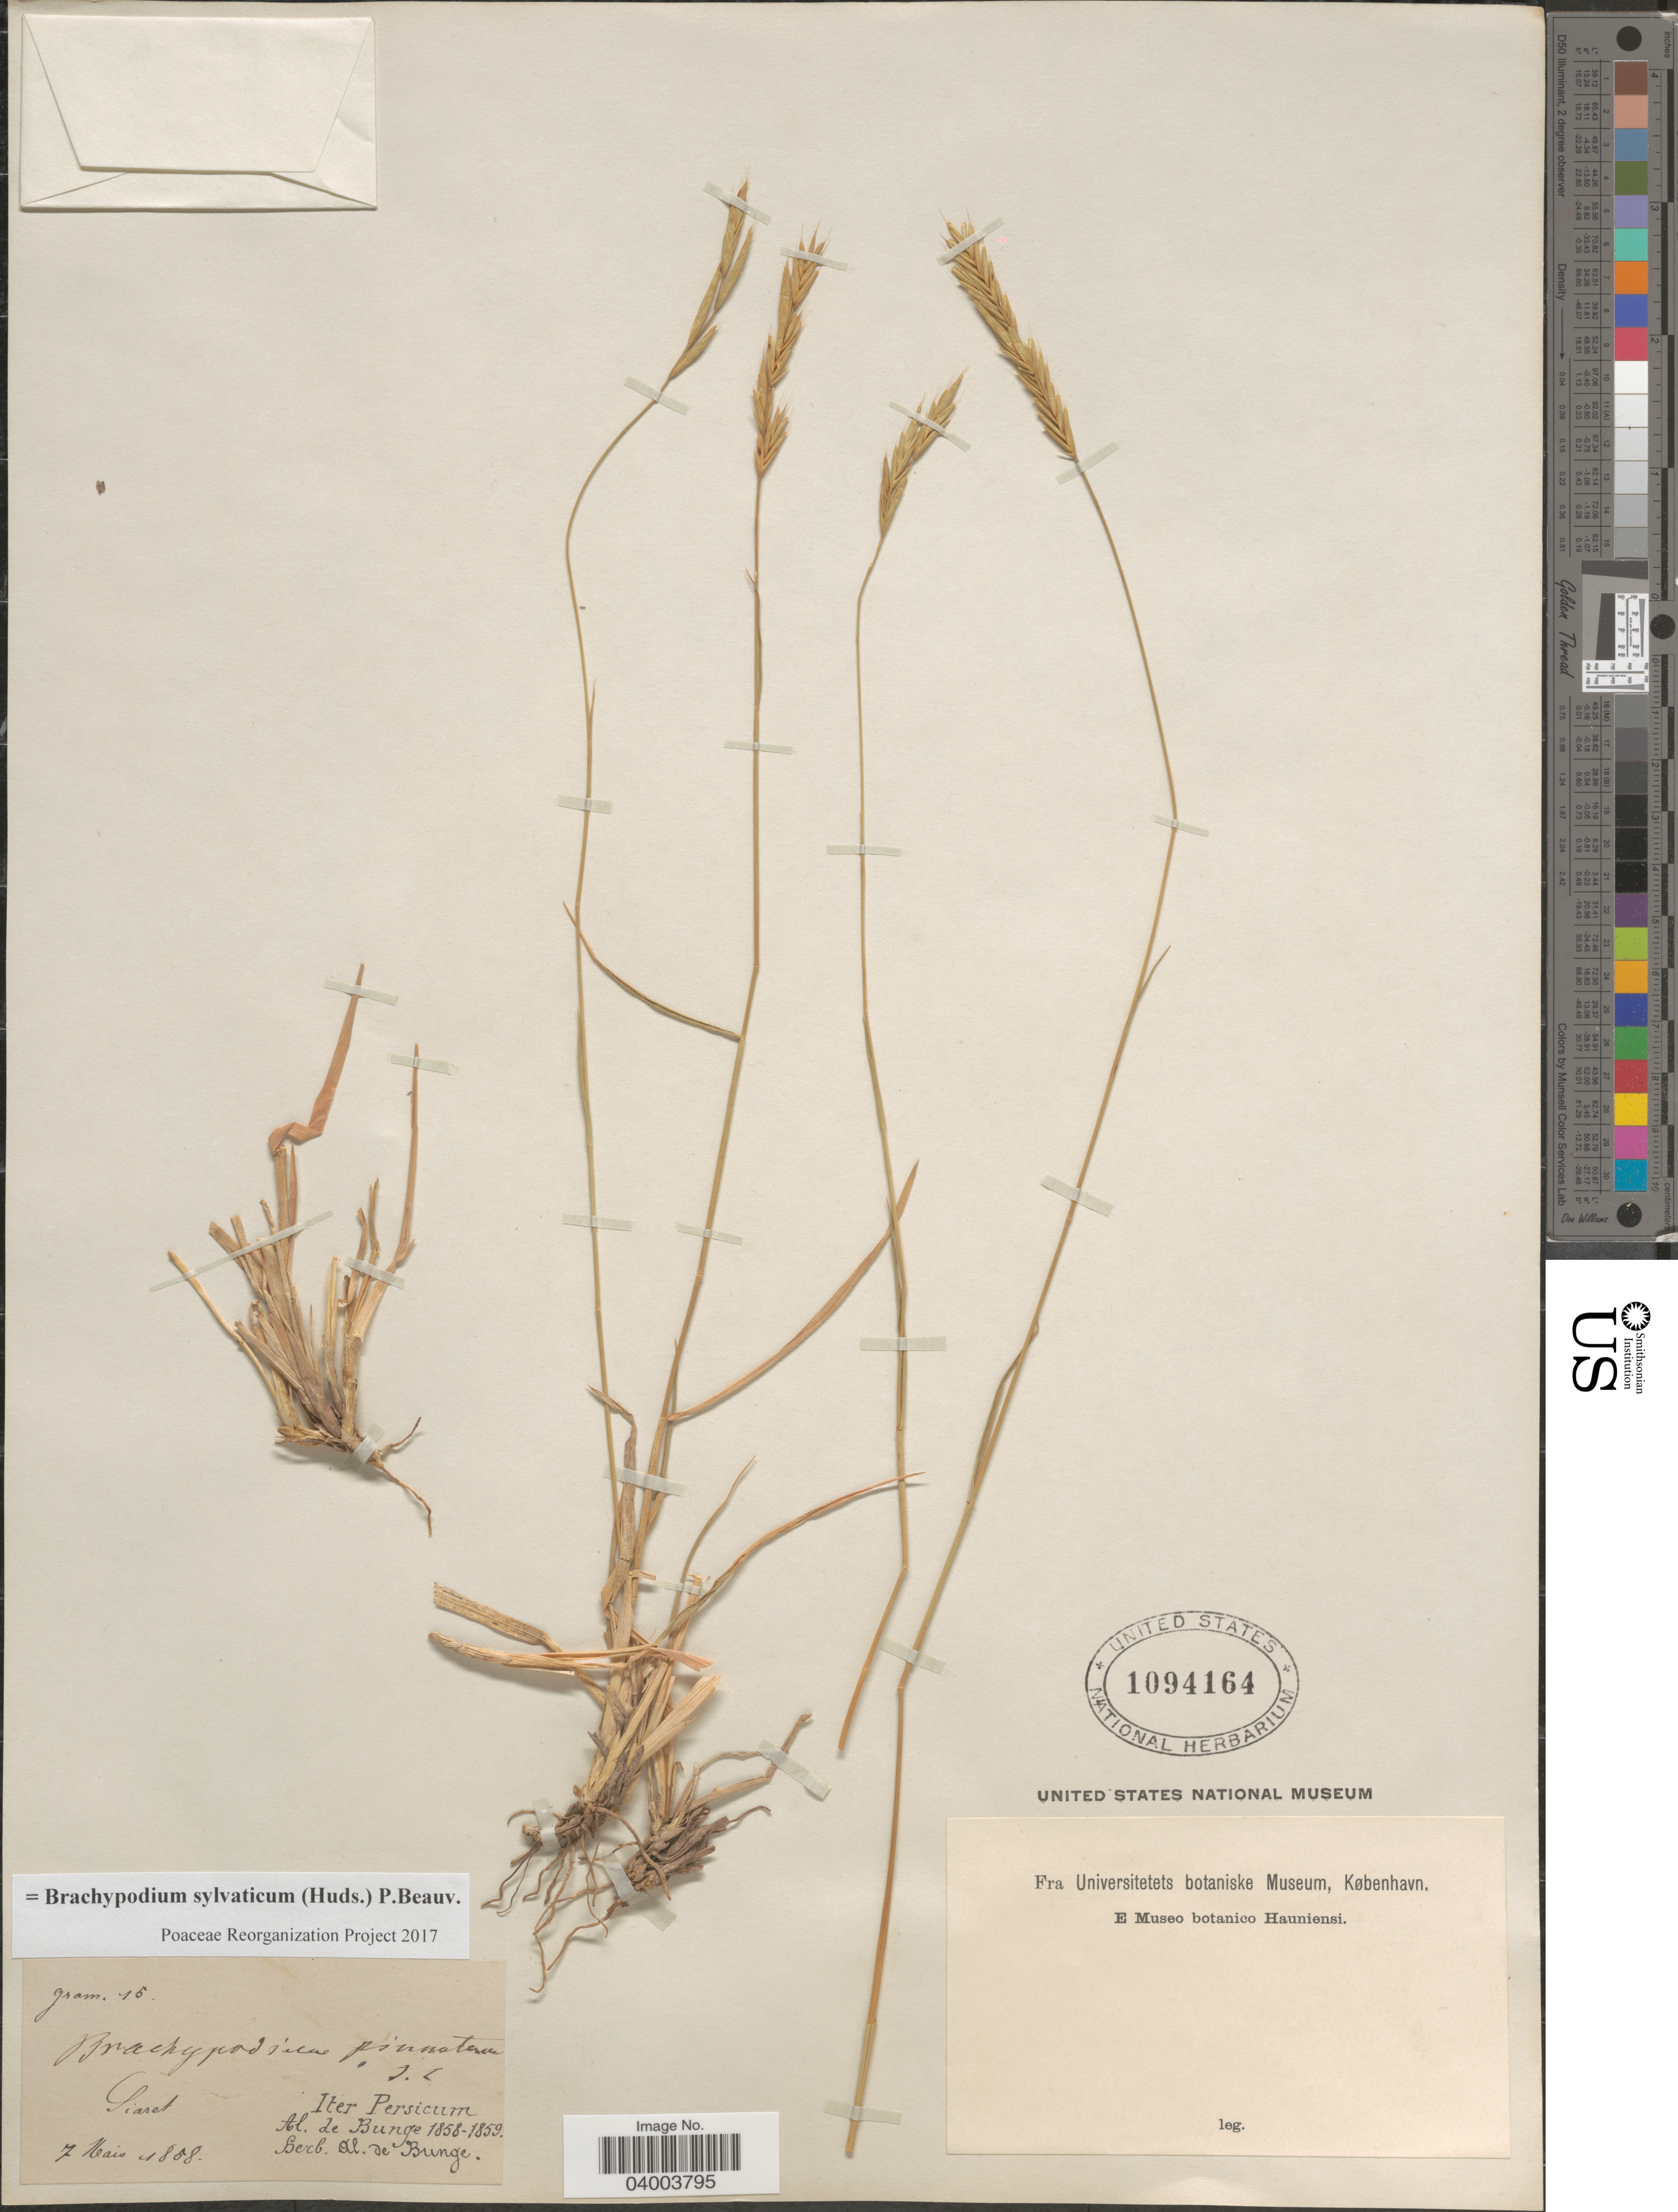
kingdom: Plantae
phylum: Tracheophyta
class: Liliopsida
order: Poales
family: Poaceae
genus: Brachypodium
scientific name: Brachypodium sylvaticum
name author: (Huds.) P. Beauv.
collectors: A. de Bunge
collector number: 15?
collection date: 1858-05-07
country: Iran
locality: Iter Persicum. Siaret.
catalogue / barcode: US 1094164